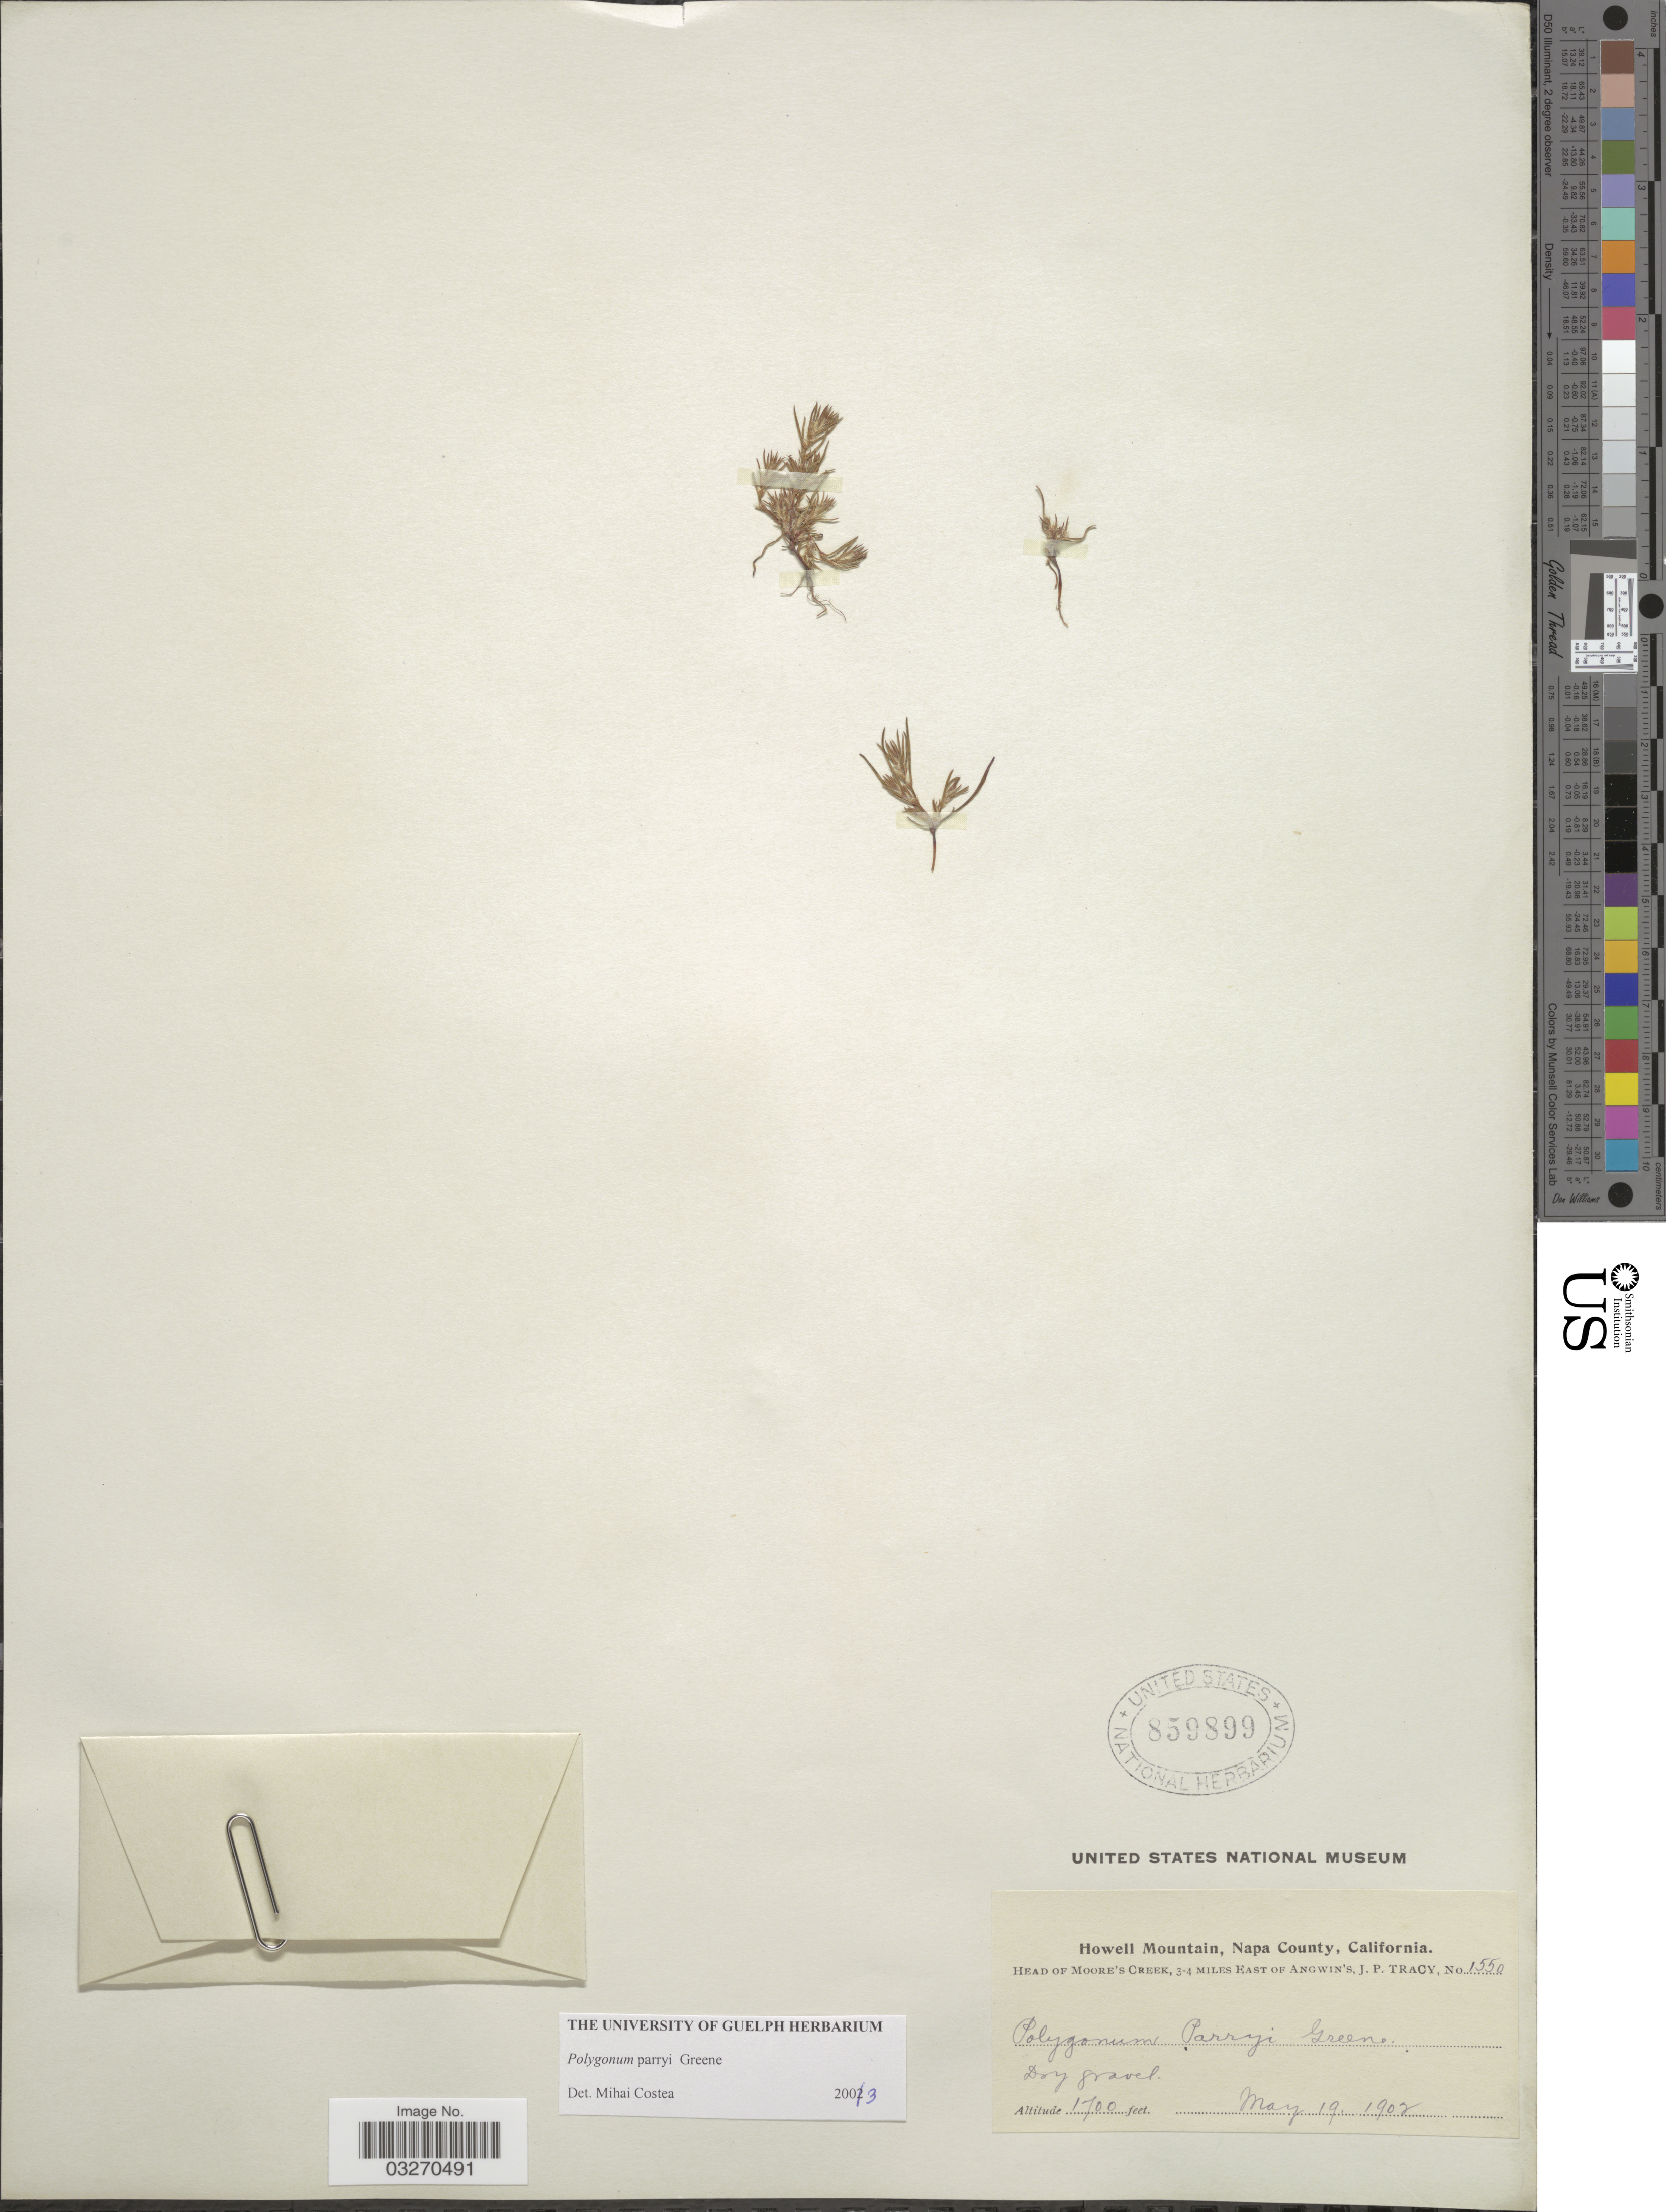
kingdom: Plantae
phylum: Tracheophyta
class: Magnoliopsida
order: Caryophyllales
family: Polygonaceae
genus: Polygonum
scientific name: Polygonum parryi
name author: Greene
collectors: J. Tracy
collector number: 1550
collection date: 1902-05-19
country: United States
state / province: California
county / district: Napa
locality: Howell Mountain, Napa County, Head of Moore's Creek, 3-4 miles East of Angwin's.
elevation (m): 518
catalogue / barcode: US 859899